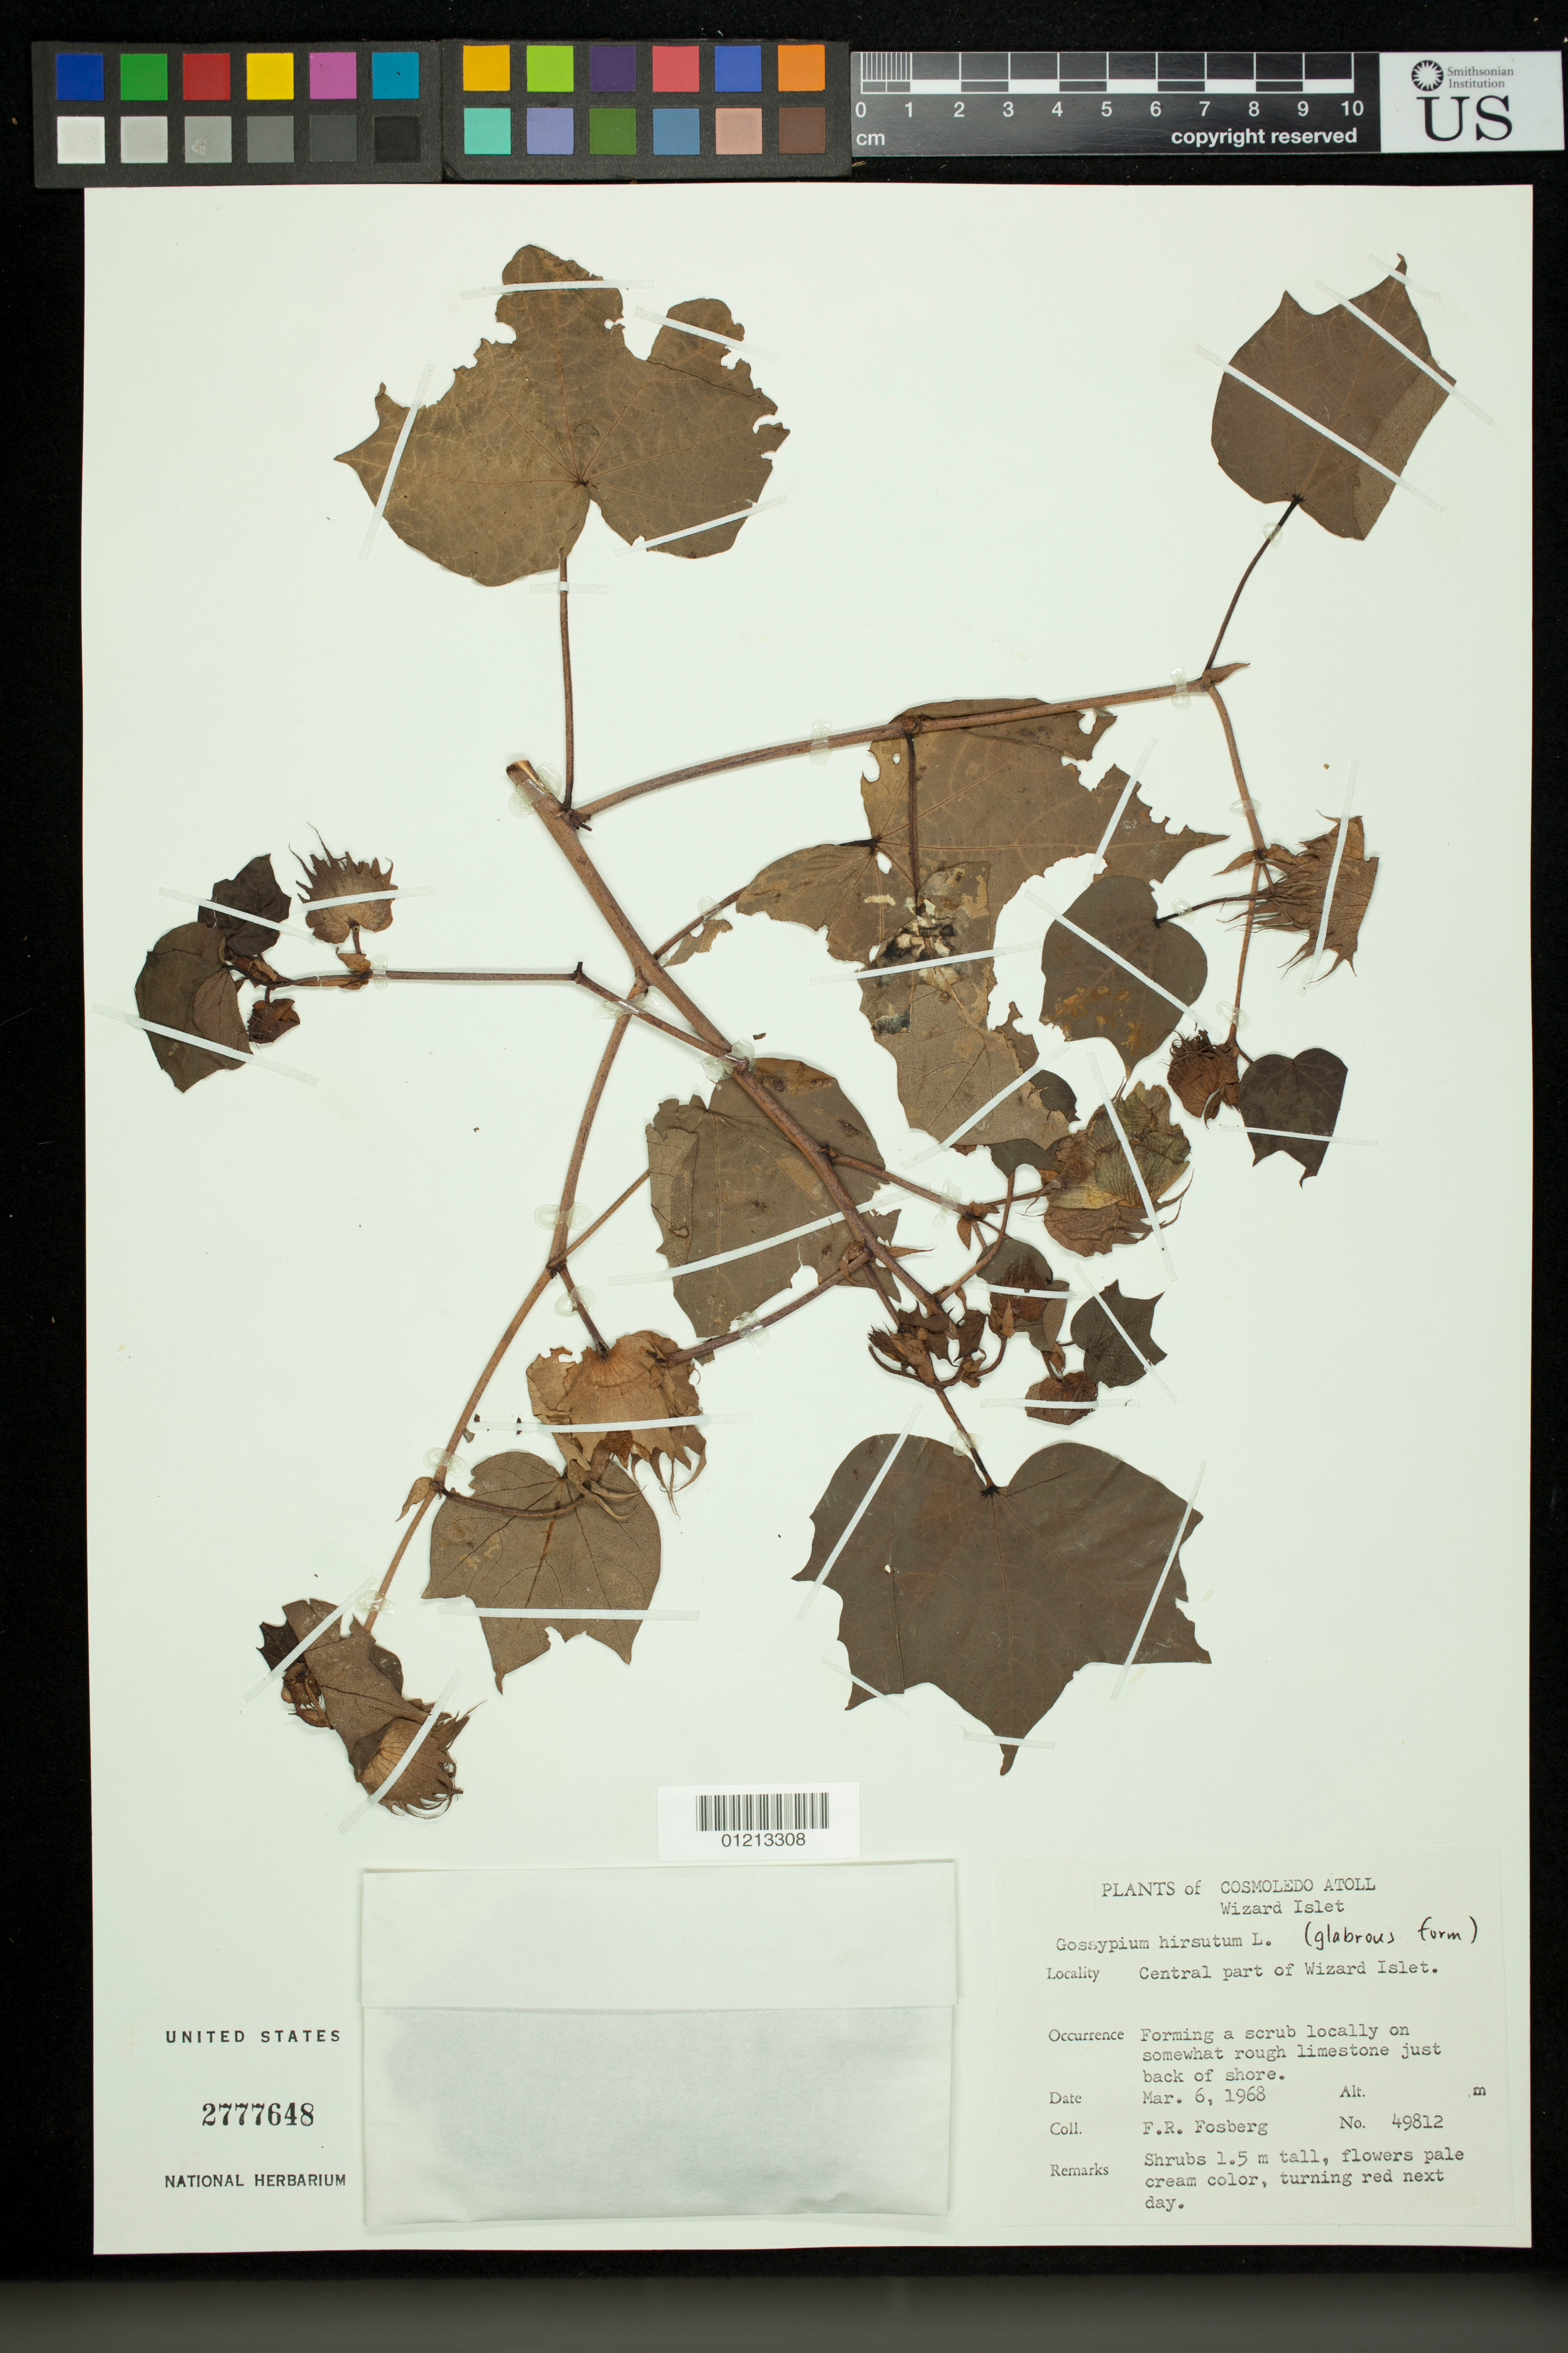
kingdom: Plantae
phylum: Tracheophyta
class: Magnoliopsida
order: Malvales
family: Malvaceae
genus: Gossypium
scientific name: Gossypium hirsutum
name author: L.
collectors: F. R. Fosberg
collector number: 49812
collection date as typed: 03 Jun 1968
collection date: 1968-06-03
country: Seychelles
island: Cosmoledo Atoll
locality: Cosmoledo Atoll, Wizard Islet: Central part of Wizard Islet. Somewhat rough limestone just back of shore.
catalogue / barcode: US 2777648